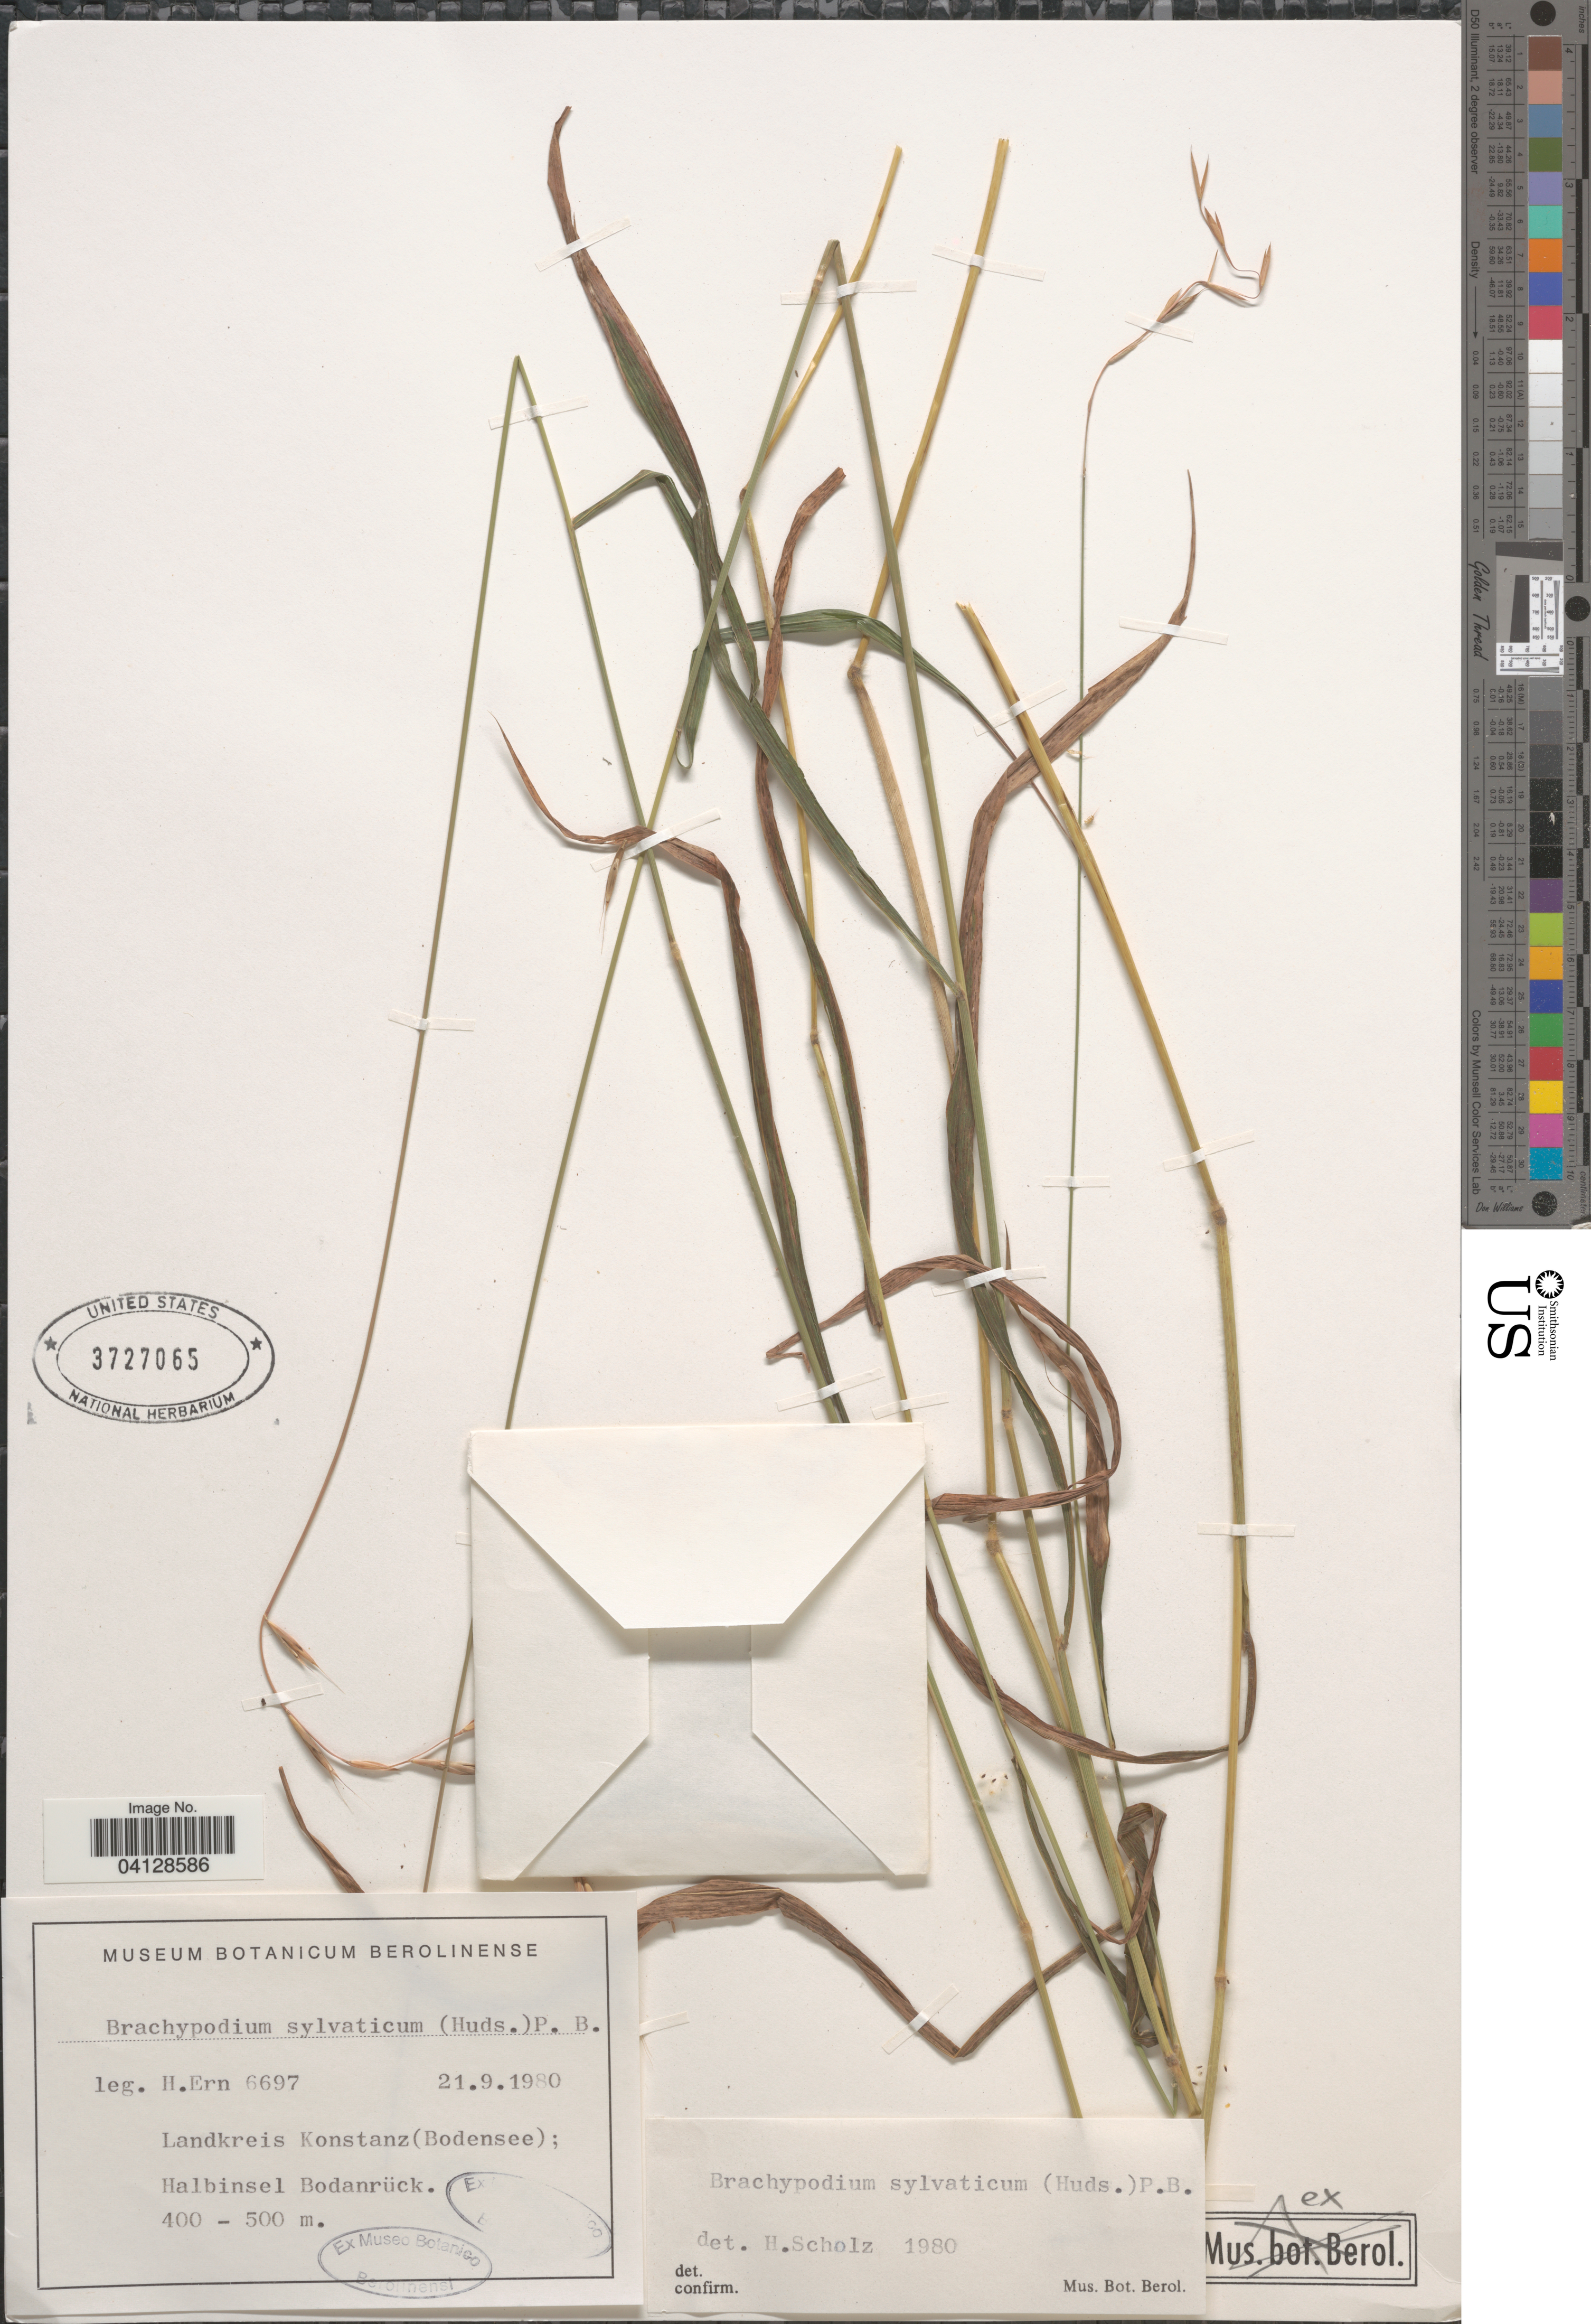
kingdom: Plantae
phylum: Tracheophyta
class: Liliopsida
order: Poales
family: Poaceae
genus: Brachypodium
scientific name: Brachypodium sylvaticum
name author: (Huds.) P. Beauv.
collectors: H. Ern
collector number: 6697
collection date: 1980-09-21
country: Germany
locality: Landkreis Konstanz (Bodensee); Halbinsel Bodanrück.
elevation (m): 400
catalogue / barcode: US 3727065